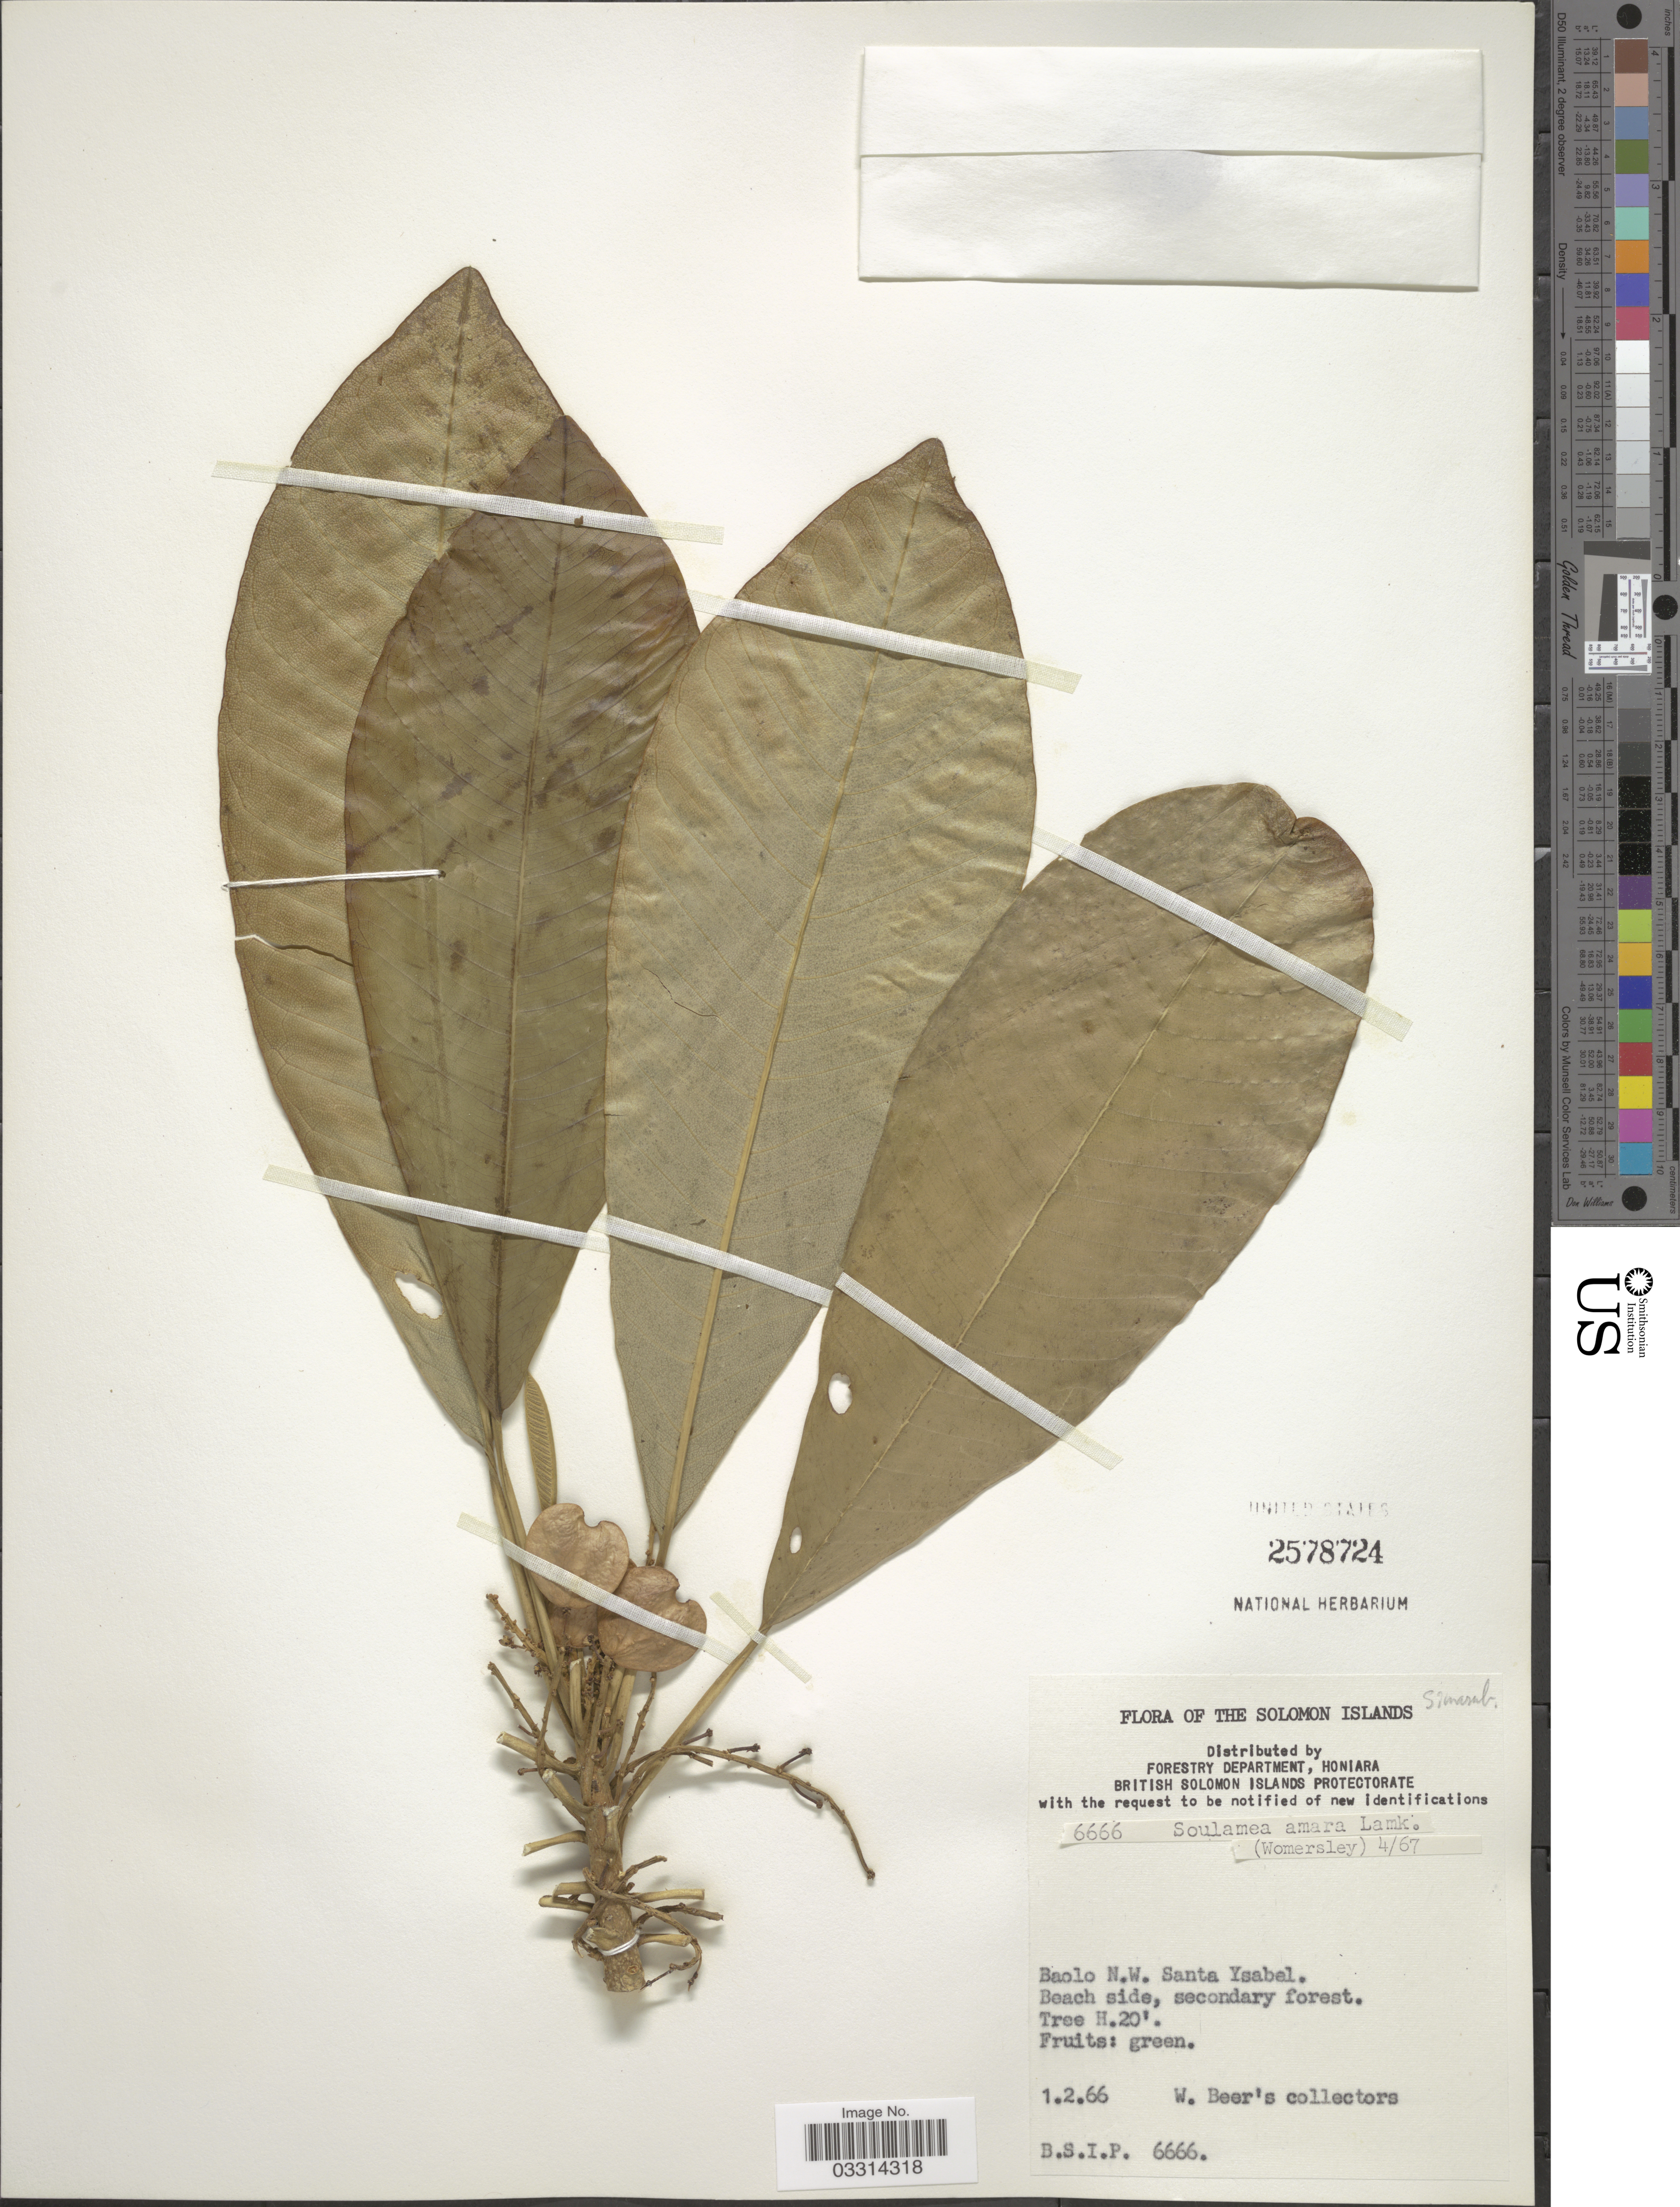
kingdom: Plantae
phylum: Tracheophyta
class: Magnoliopsida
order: Sapindales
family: Simaroubaceae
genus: Soulamea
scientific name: Soulamea amara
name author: Lam.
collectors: W. Beer's Collectors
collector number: BSIP 6666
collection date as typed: Transcribed d/m/y: 1/2/66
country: Solomon Islands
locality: Baolo N.W. Santa Ysabel. Beach side.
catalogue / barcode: US 2578724